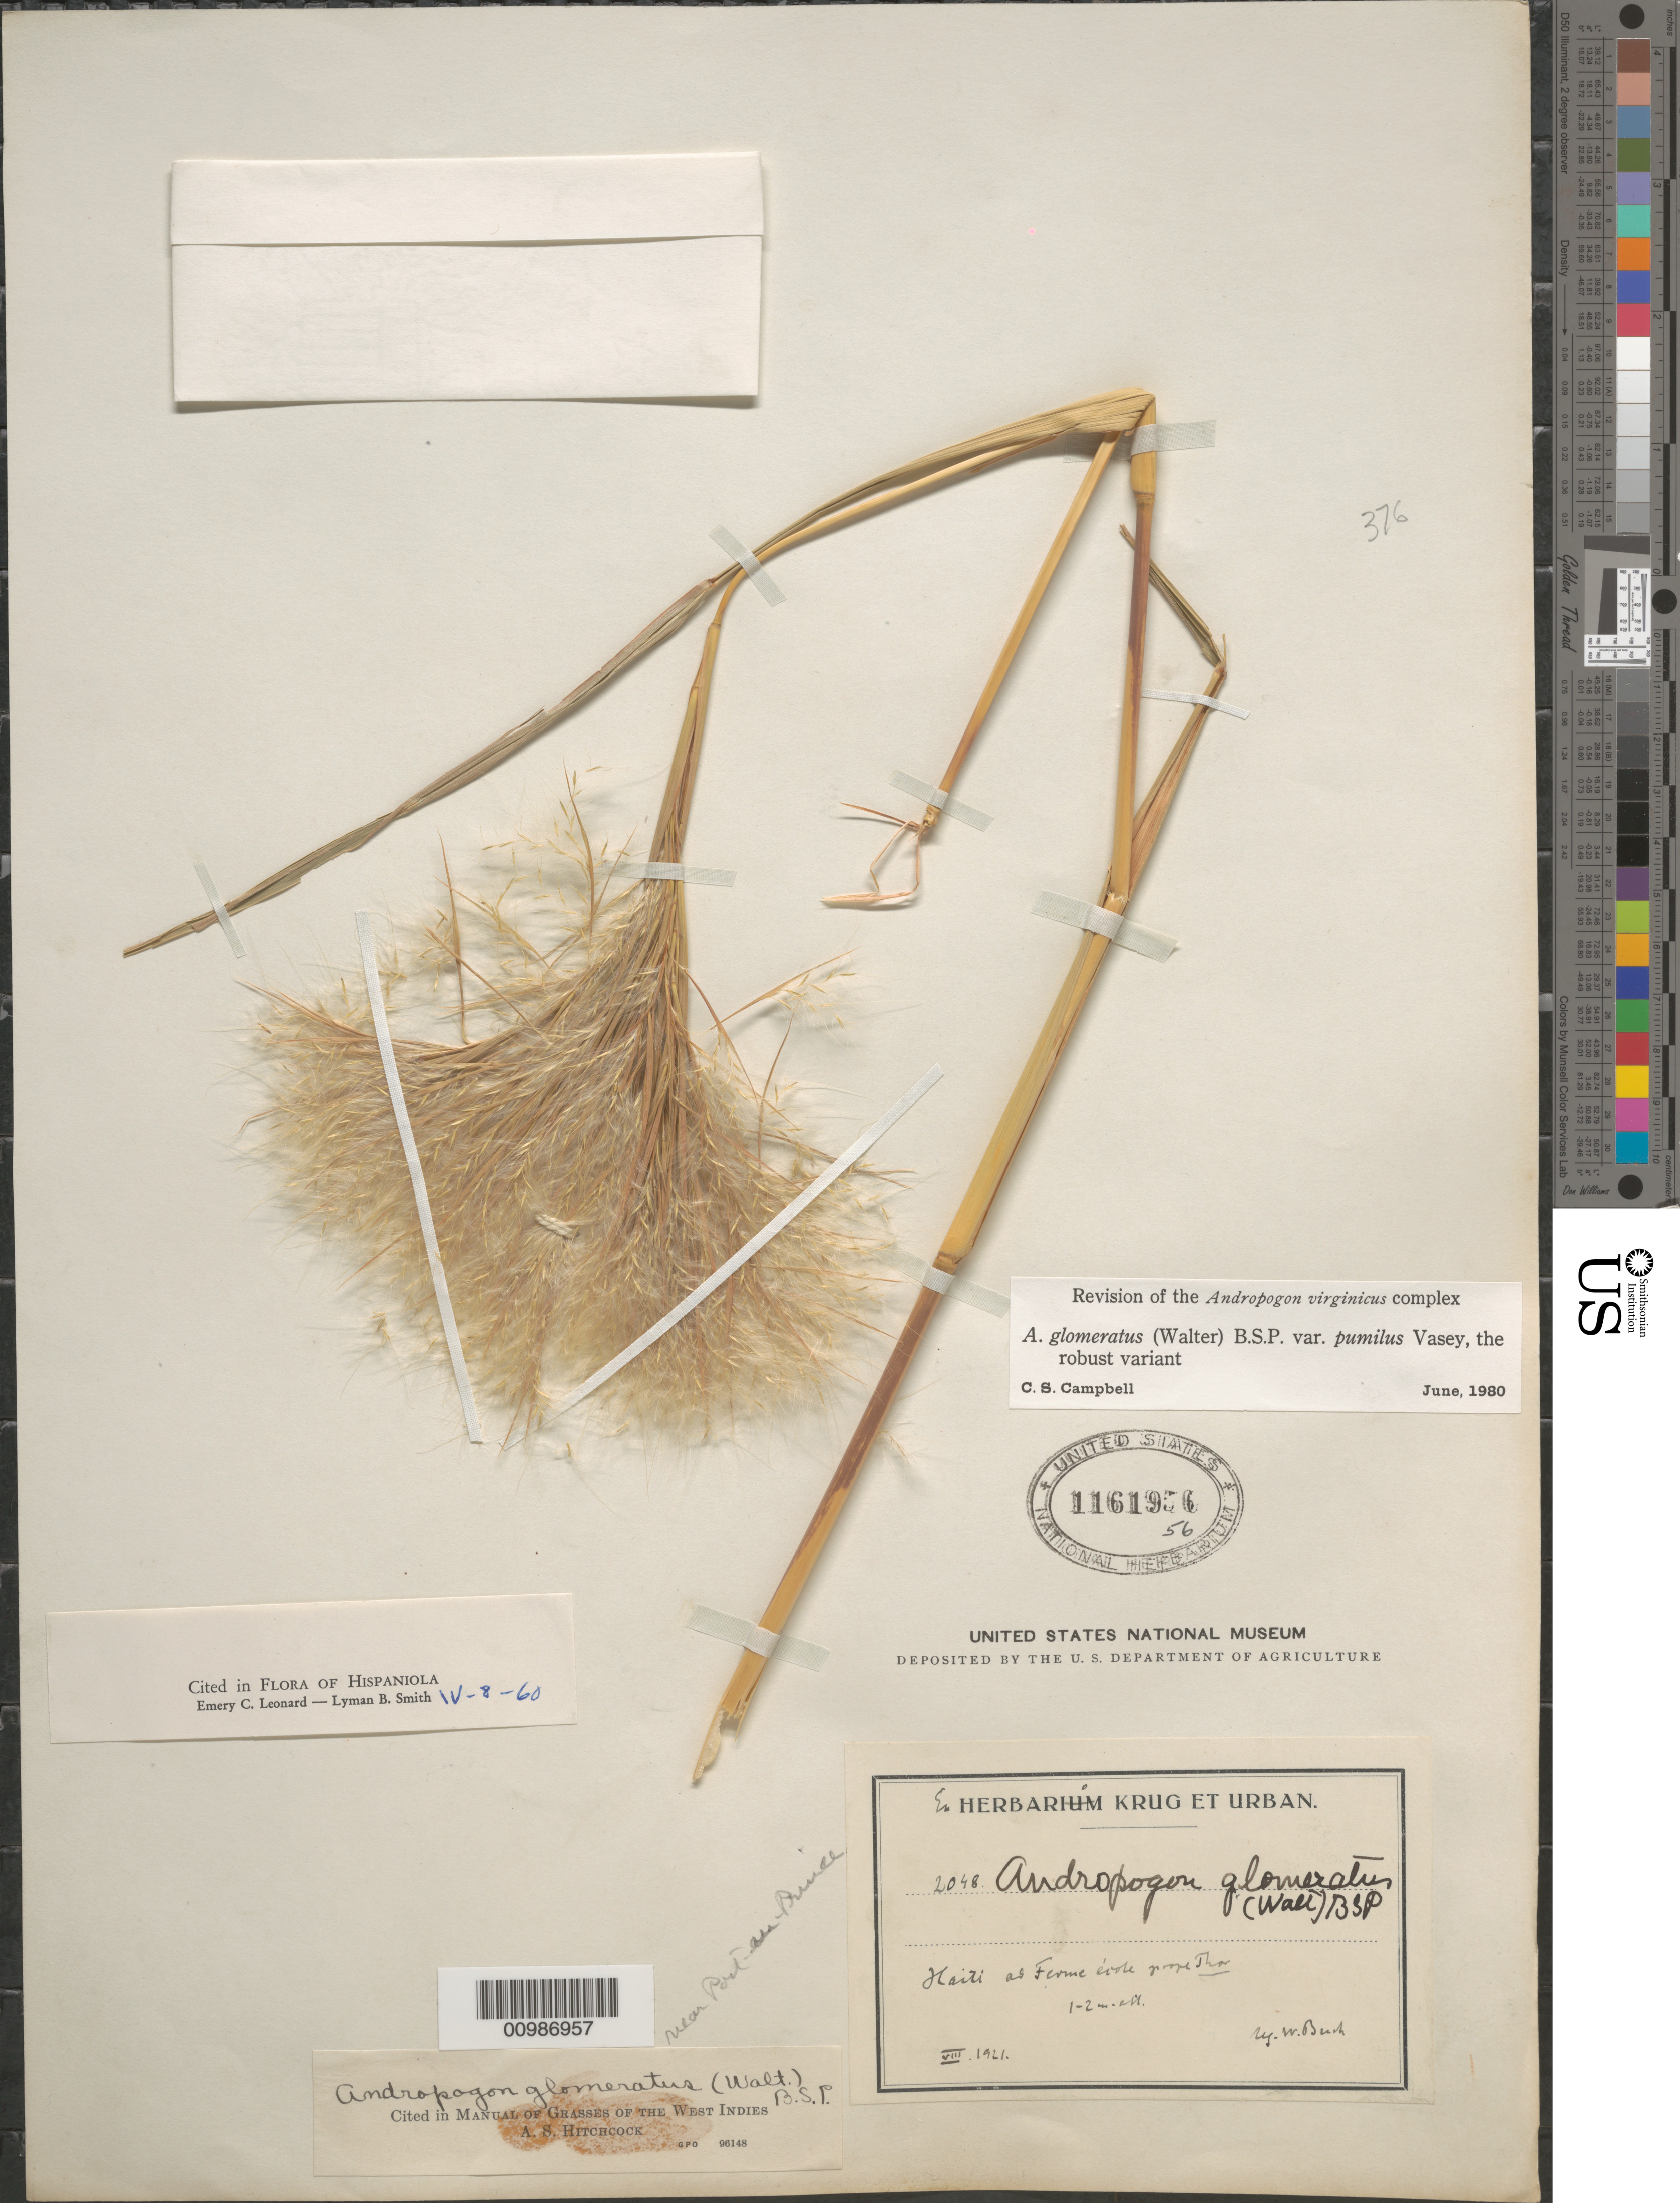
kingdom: Plantae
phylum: Tracheophyta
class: Liliopsida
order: Poales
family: Poaceae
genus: Andropogon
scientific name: Andropogon glomeratus var. pumilus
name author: (Vasey) L.H. Dewey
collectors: W. Bush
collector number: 2048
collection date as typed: Aug 1921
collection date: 1921-08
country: Haiti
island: Hispaniola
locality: near Port-au-Prince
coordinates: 0 N, 0 E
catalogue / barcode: US 1161956